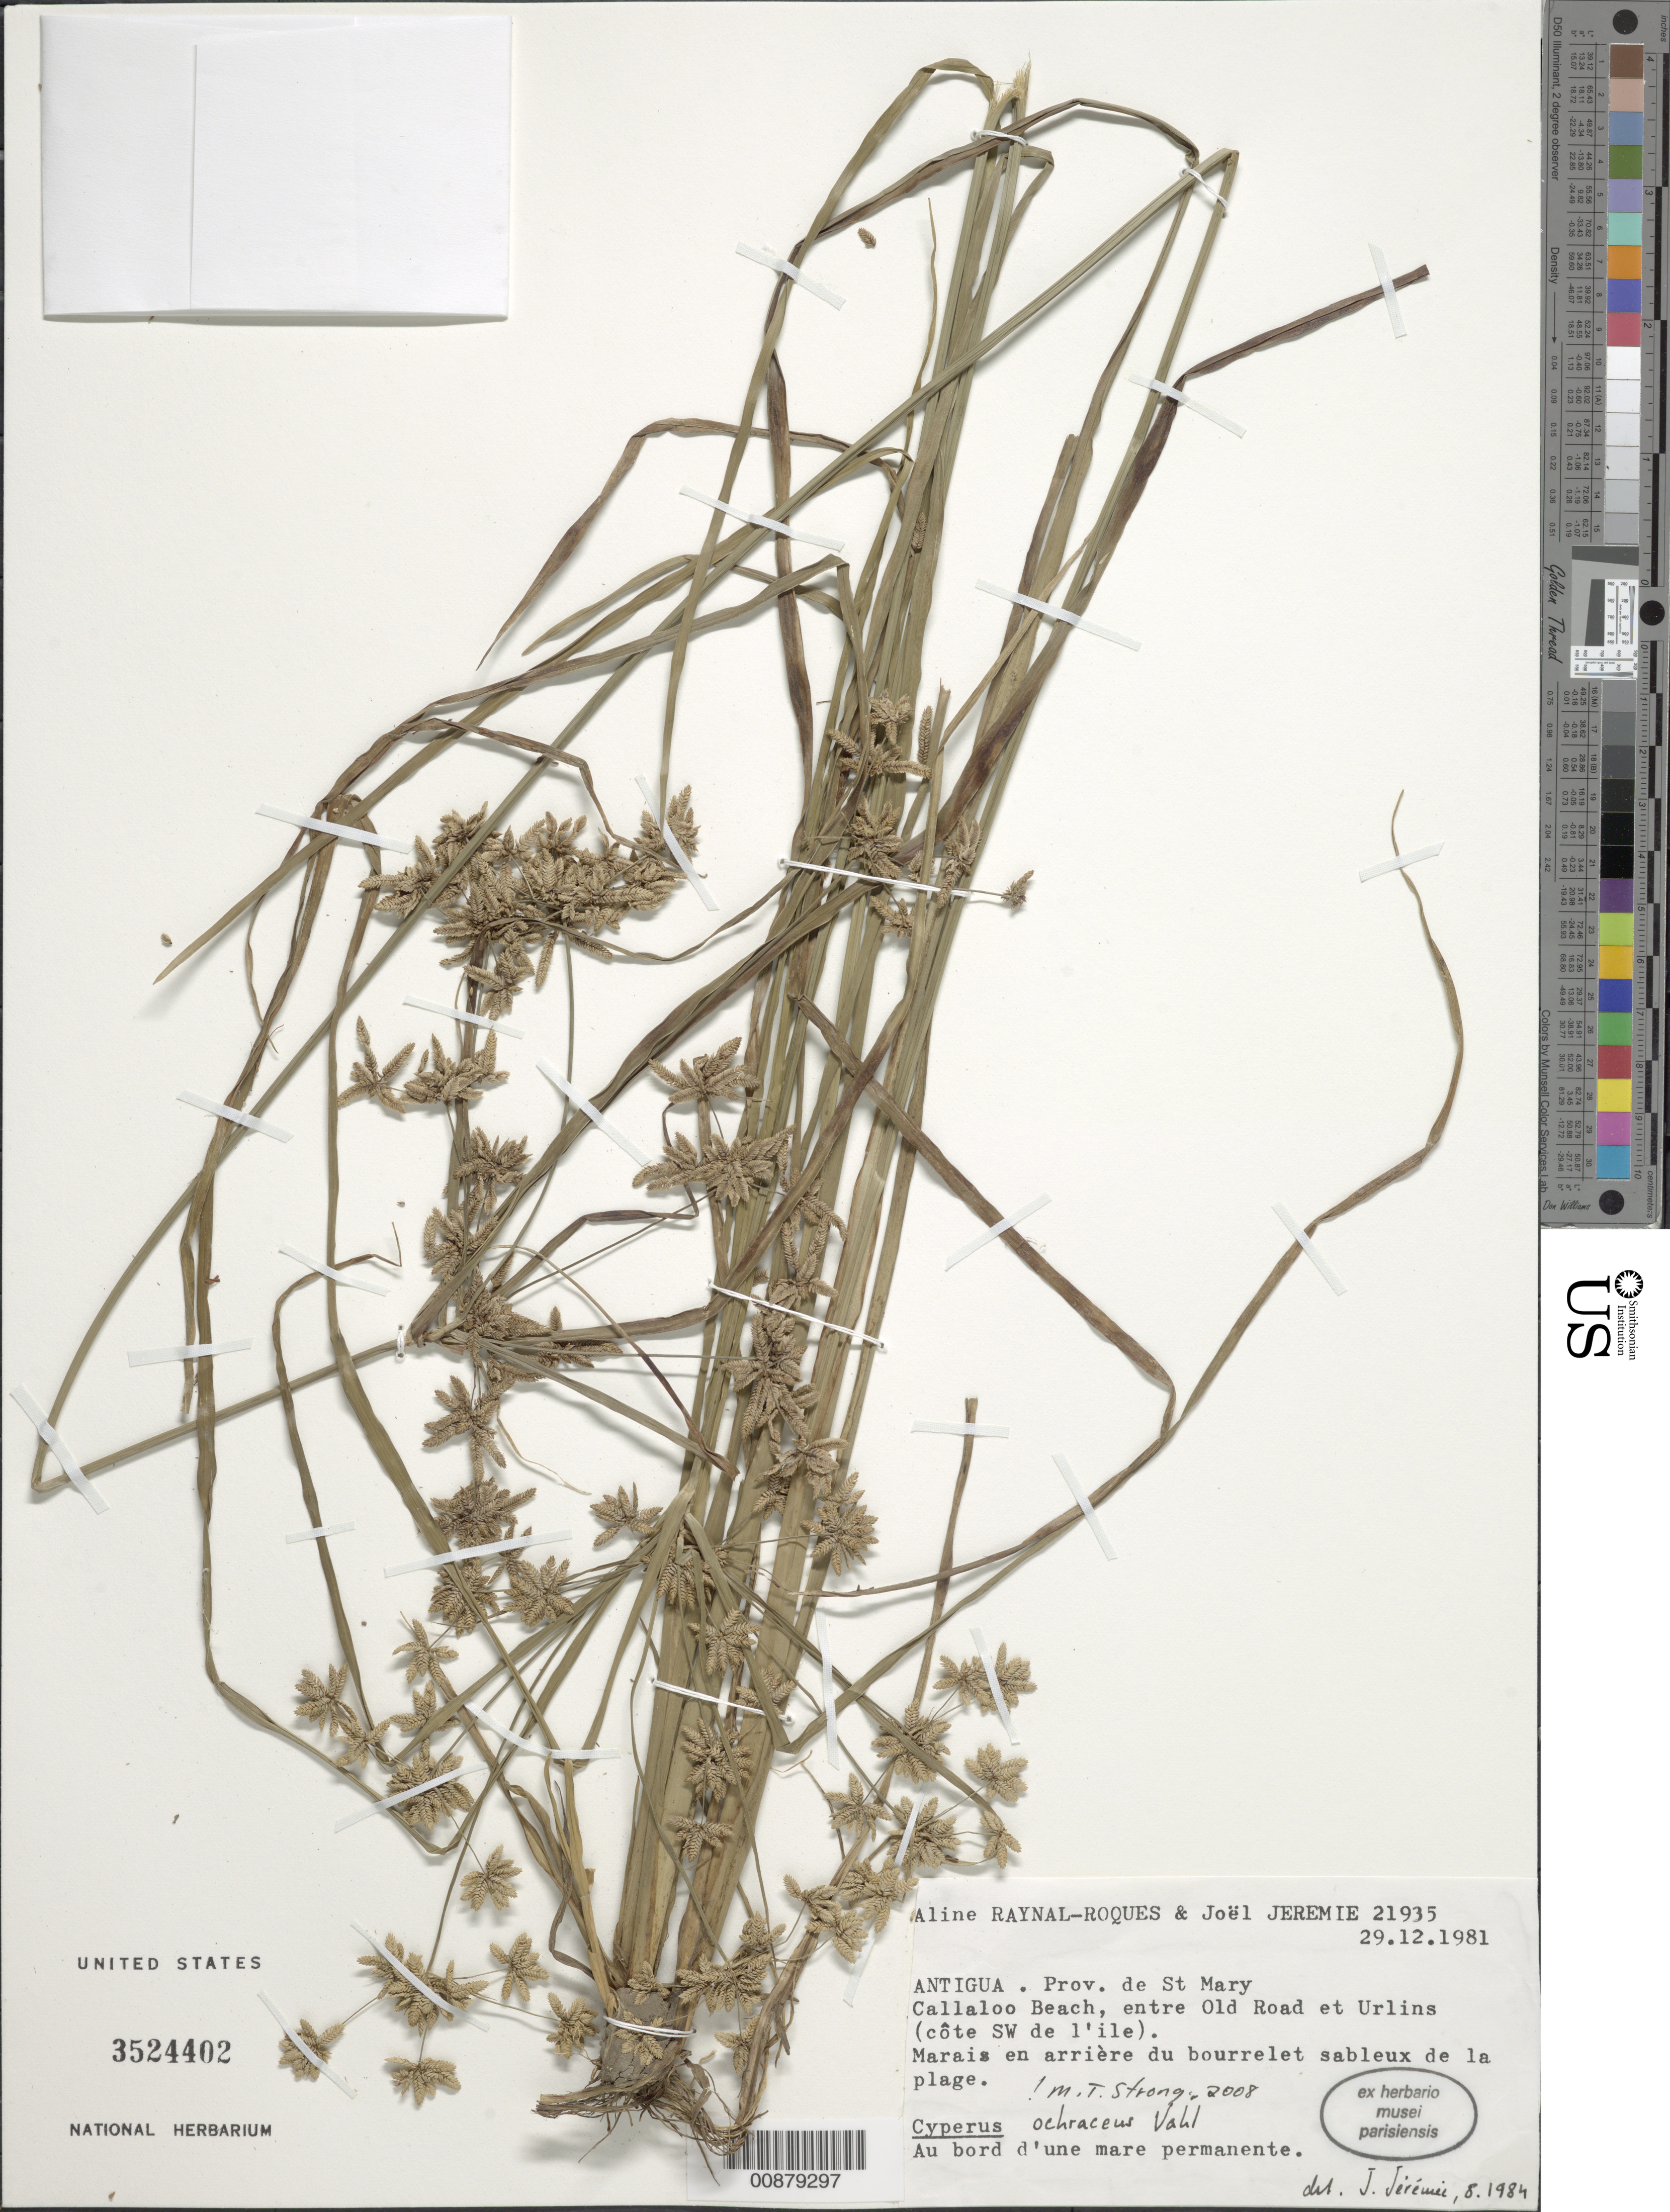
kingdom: Plantae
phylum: Tracheophyta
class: Liliopsida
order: Poales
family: Cyperaceae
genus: Cyperus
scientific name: Cyperus ochraceus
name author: Vahl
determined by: Strong, M. T., (US), Smithsonian Institution - National Museum of Natural History (UNITED STATES)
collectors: A. M. Raynal & J. Jérémie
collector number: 21935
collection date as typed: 29 Dec 1981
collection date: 1981-12-29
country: Antigua and Barbuda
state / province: Saint Mary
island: Antigua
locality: Callaloo Beach, entre Old Road et Urlins (côte SW de l'ile).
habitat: Marais en arrière du bourrelet sableux de la plage. Au bord d'une mare permanente.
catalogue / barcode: US 3524402